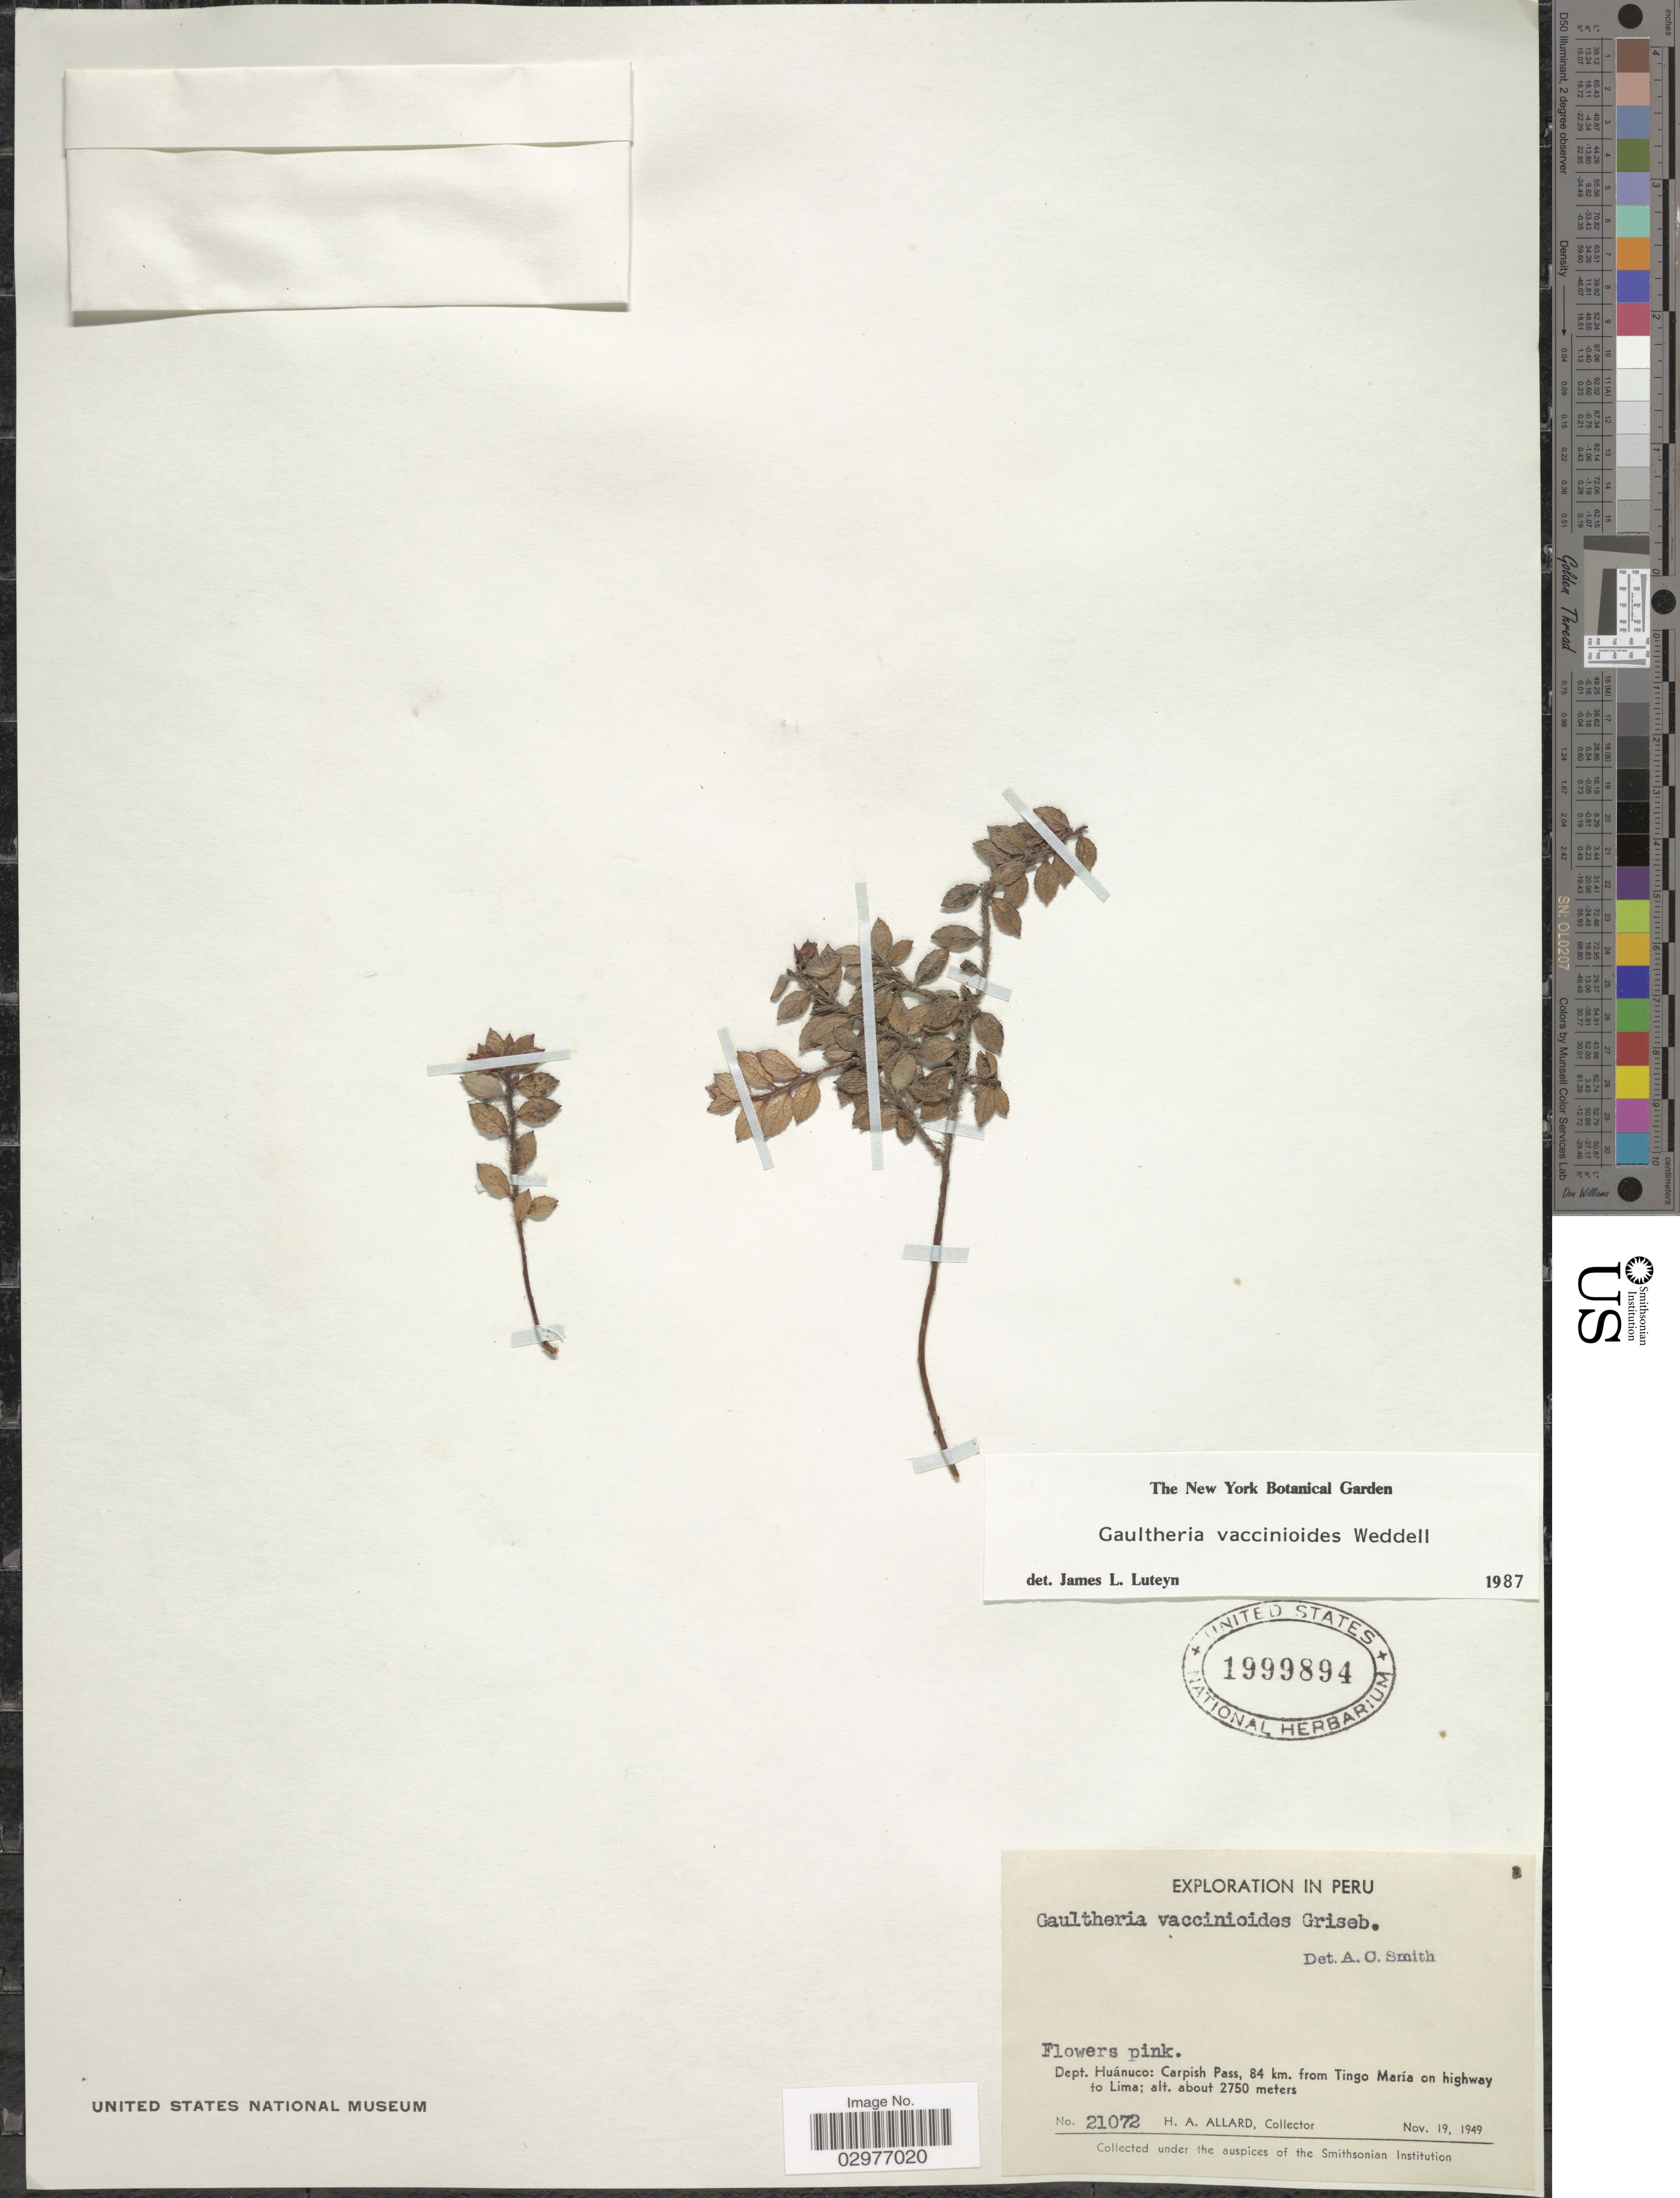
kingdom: Plantae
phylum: Tracheophyta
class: Magnoliopsida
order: Ericales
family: Ericaceae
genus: Gaultheria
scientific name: Gaultheria vaccinioides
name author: Wedd.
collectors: H. A. Allard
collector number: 21072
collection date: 1949-11-19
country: Peru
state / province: Huánuco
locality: Dept. Huánuco: Carpish Pass, 84 km. from Tingo María on highway to Lima.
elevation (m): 2750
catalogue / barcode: US 1999894